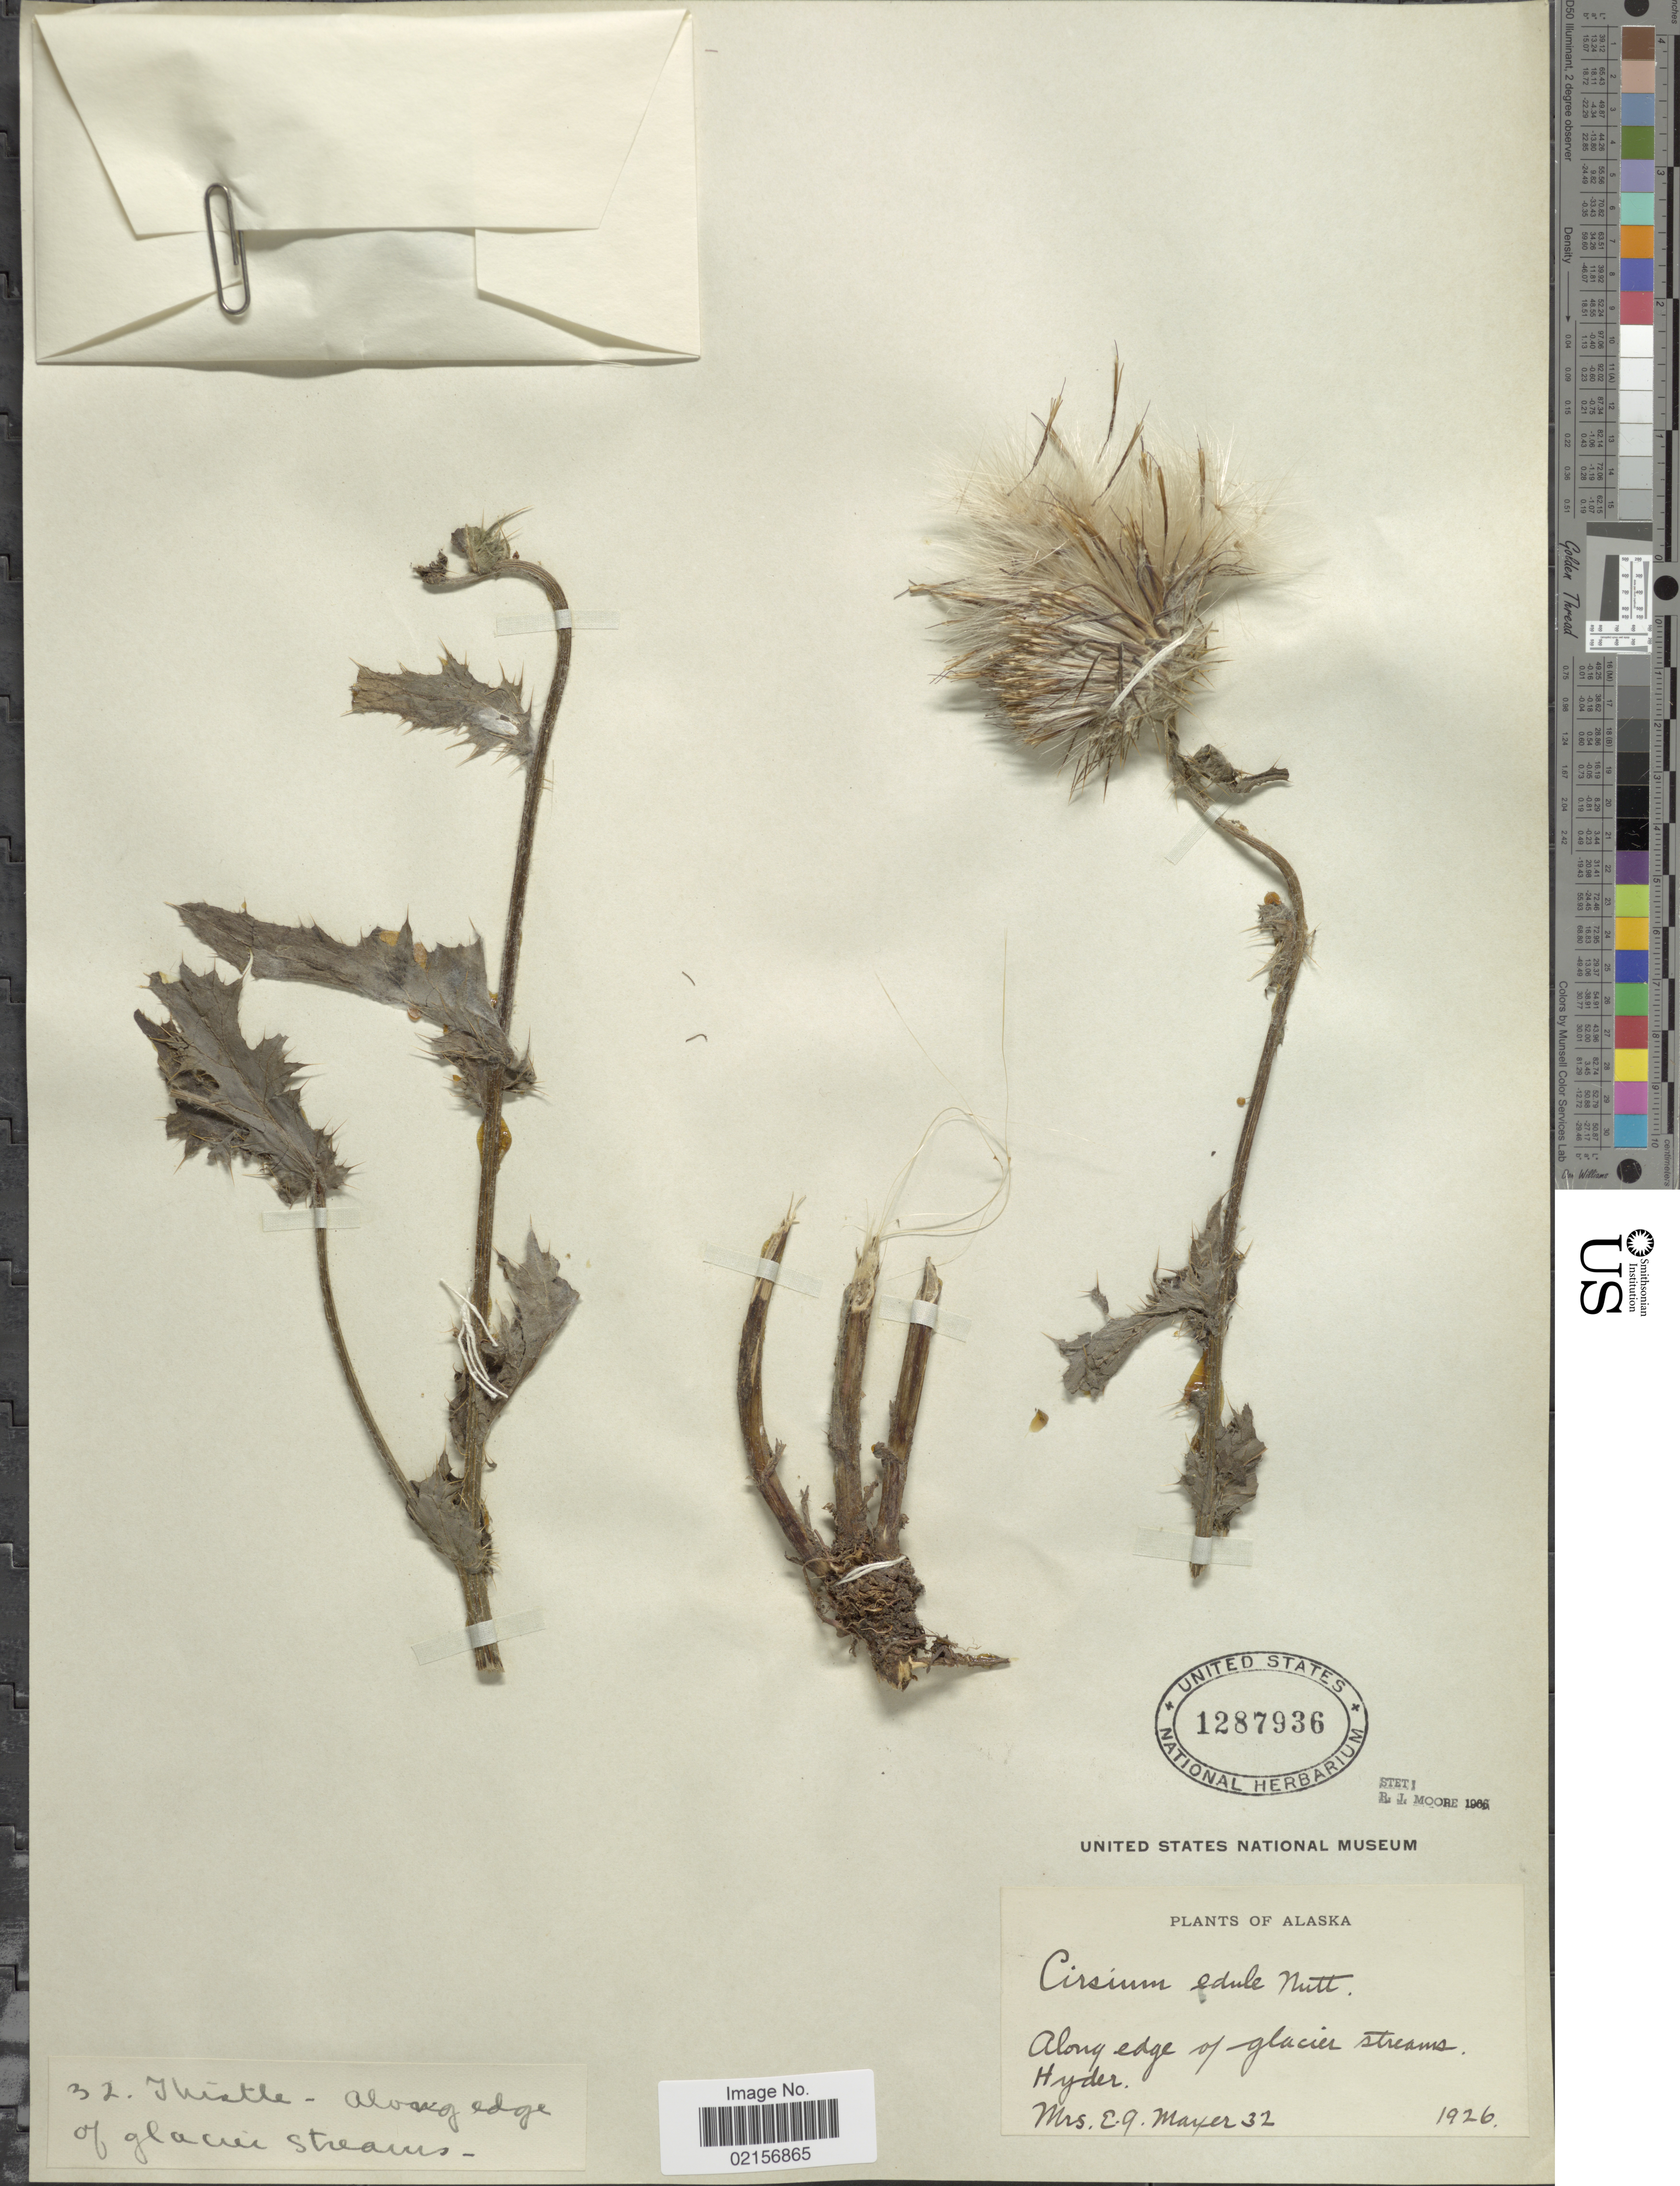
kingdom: Plantae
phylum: Tracheophyta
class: Magnoliopsida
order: Asterales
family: Asteraceae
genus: Cirsium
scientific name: Cirsium edule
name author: Nutt.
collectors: E. Mayer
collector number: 32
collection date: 1926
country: United States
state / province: Alaska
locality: Along edge of glacier streams. Hyder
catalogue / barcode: US 1287936